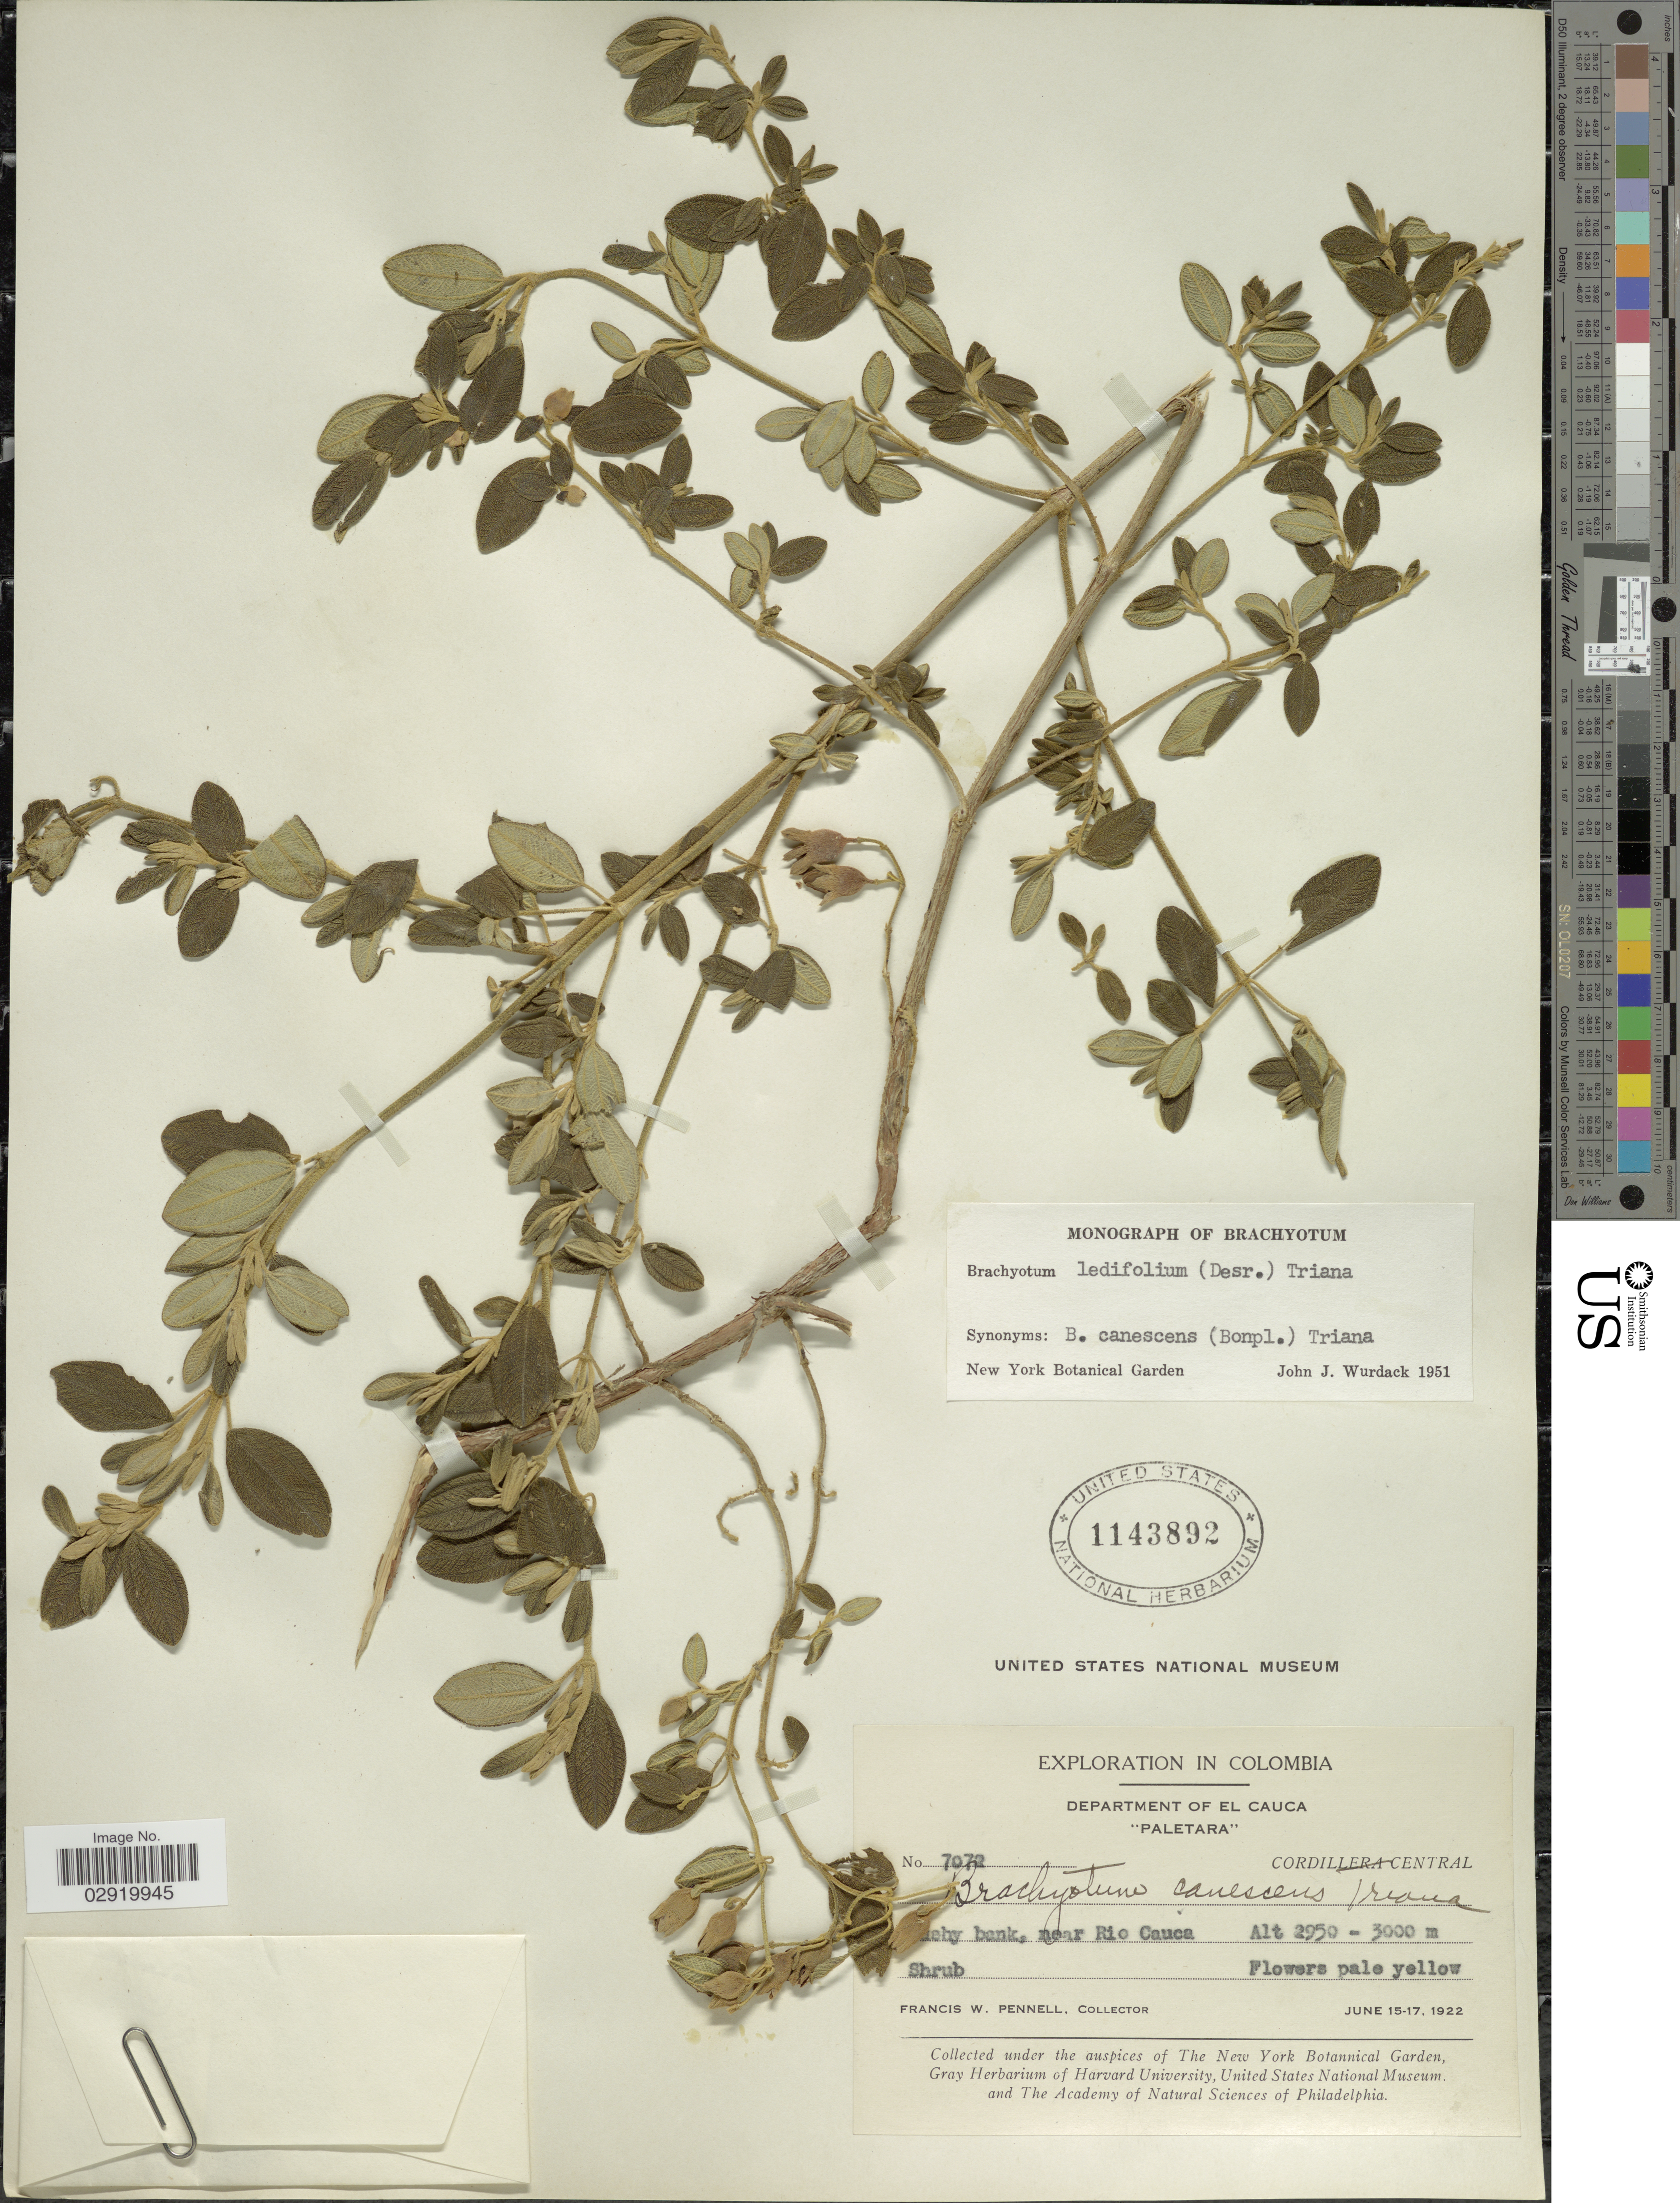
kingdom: Plantae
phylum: Tracheophyta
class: Magnoliopsida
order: Myrtales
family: Melastomataceae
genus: Brachyotum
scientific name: Brachyotum ledifolium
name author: (Desr.) Triana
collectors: F. W. Pennell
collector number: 7072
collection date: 1922-06-15/1922-06-17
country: Colombia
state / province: Cauca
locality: Department of El Cauca "Paletara". Cordillera Central, near Rio Cauca.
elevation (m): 2950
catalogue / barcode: US 1143892